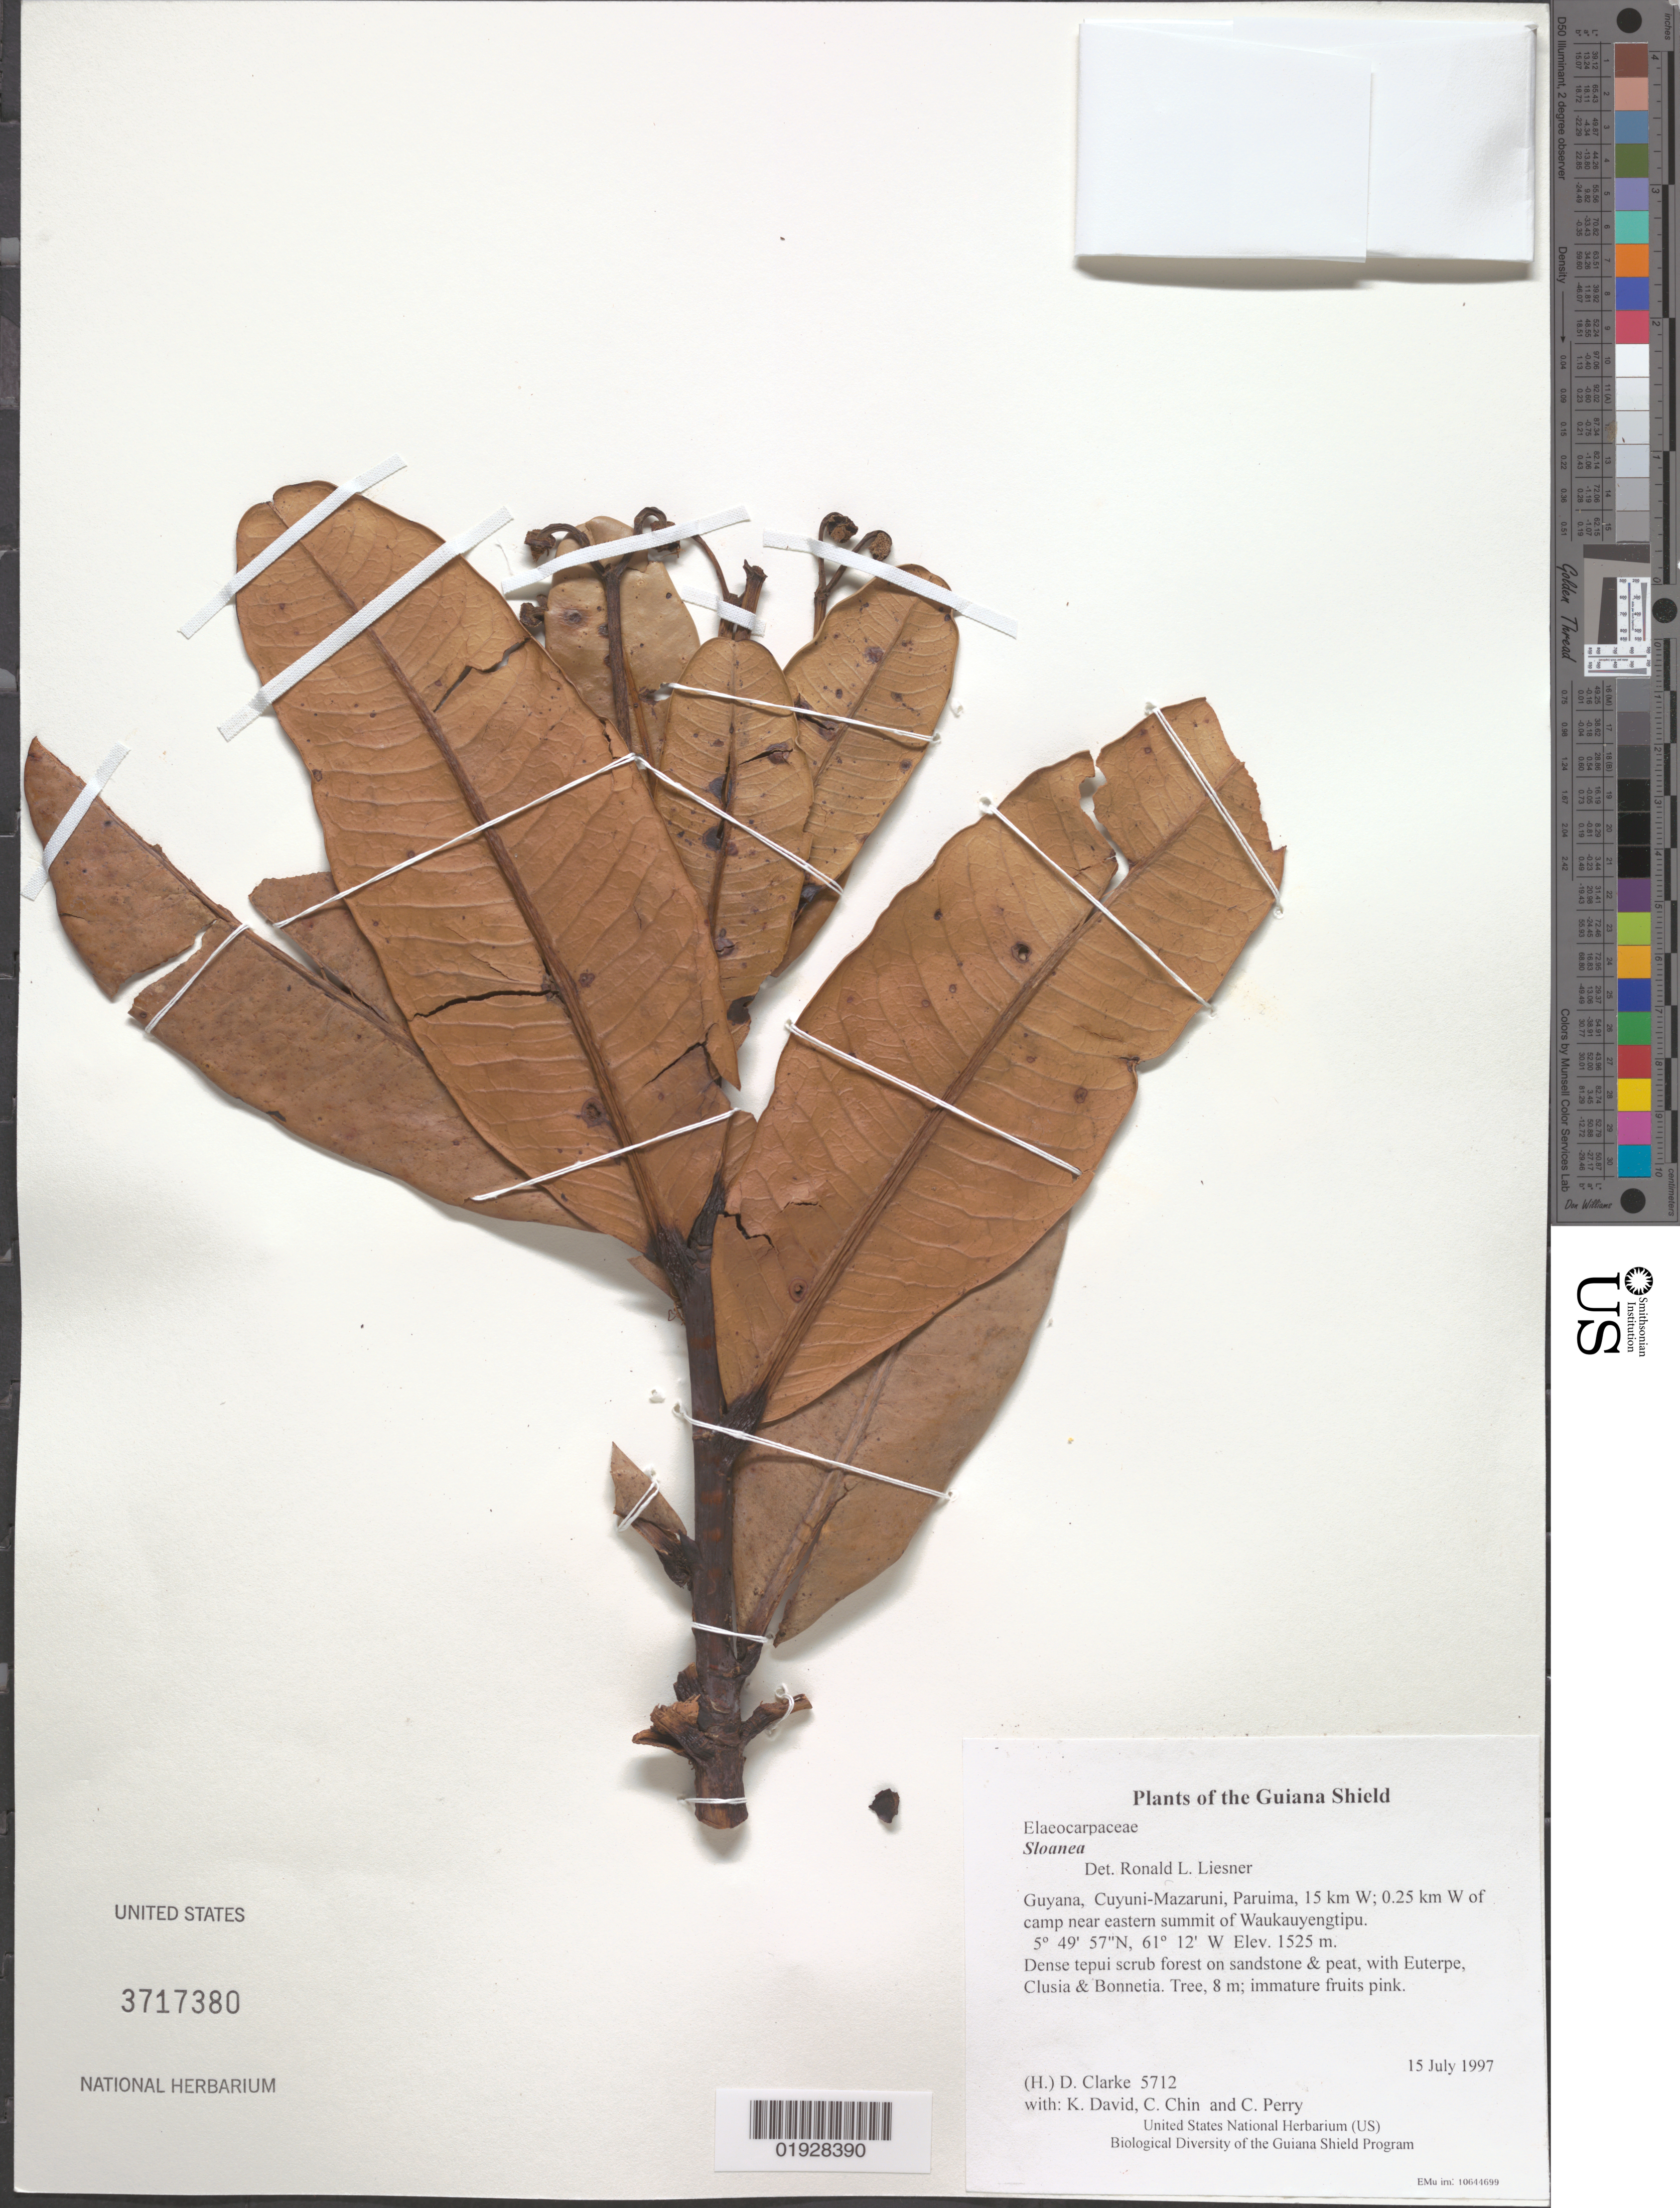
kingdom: Plantae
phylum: Tracheophyta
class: Magnoliopsida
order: Oxalidales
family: Elaeocarpaceae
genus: Sloanea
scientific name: Sloanea sp.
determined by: Liesner, R. L.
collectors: H. D. Clarke, K. David, C. Chin & C. Perry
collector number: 5712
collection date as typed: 15 July 1997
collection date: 1997-07-15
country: Guyana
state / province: Cuyuni-Mazaruni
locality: Paruima, 15 km W; 0.25 km W of camp near eastern summit of Waukauyengtipu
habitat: Dense tepui scrub forest on sandstone & peat, with Euterpe, Clusia & Bonnetia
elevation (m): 1525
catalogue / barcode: US 3717380